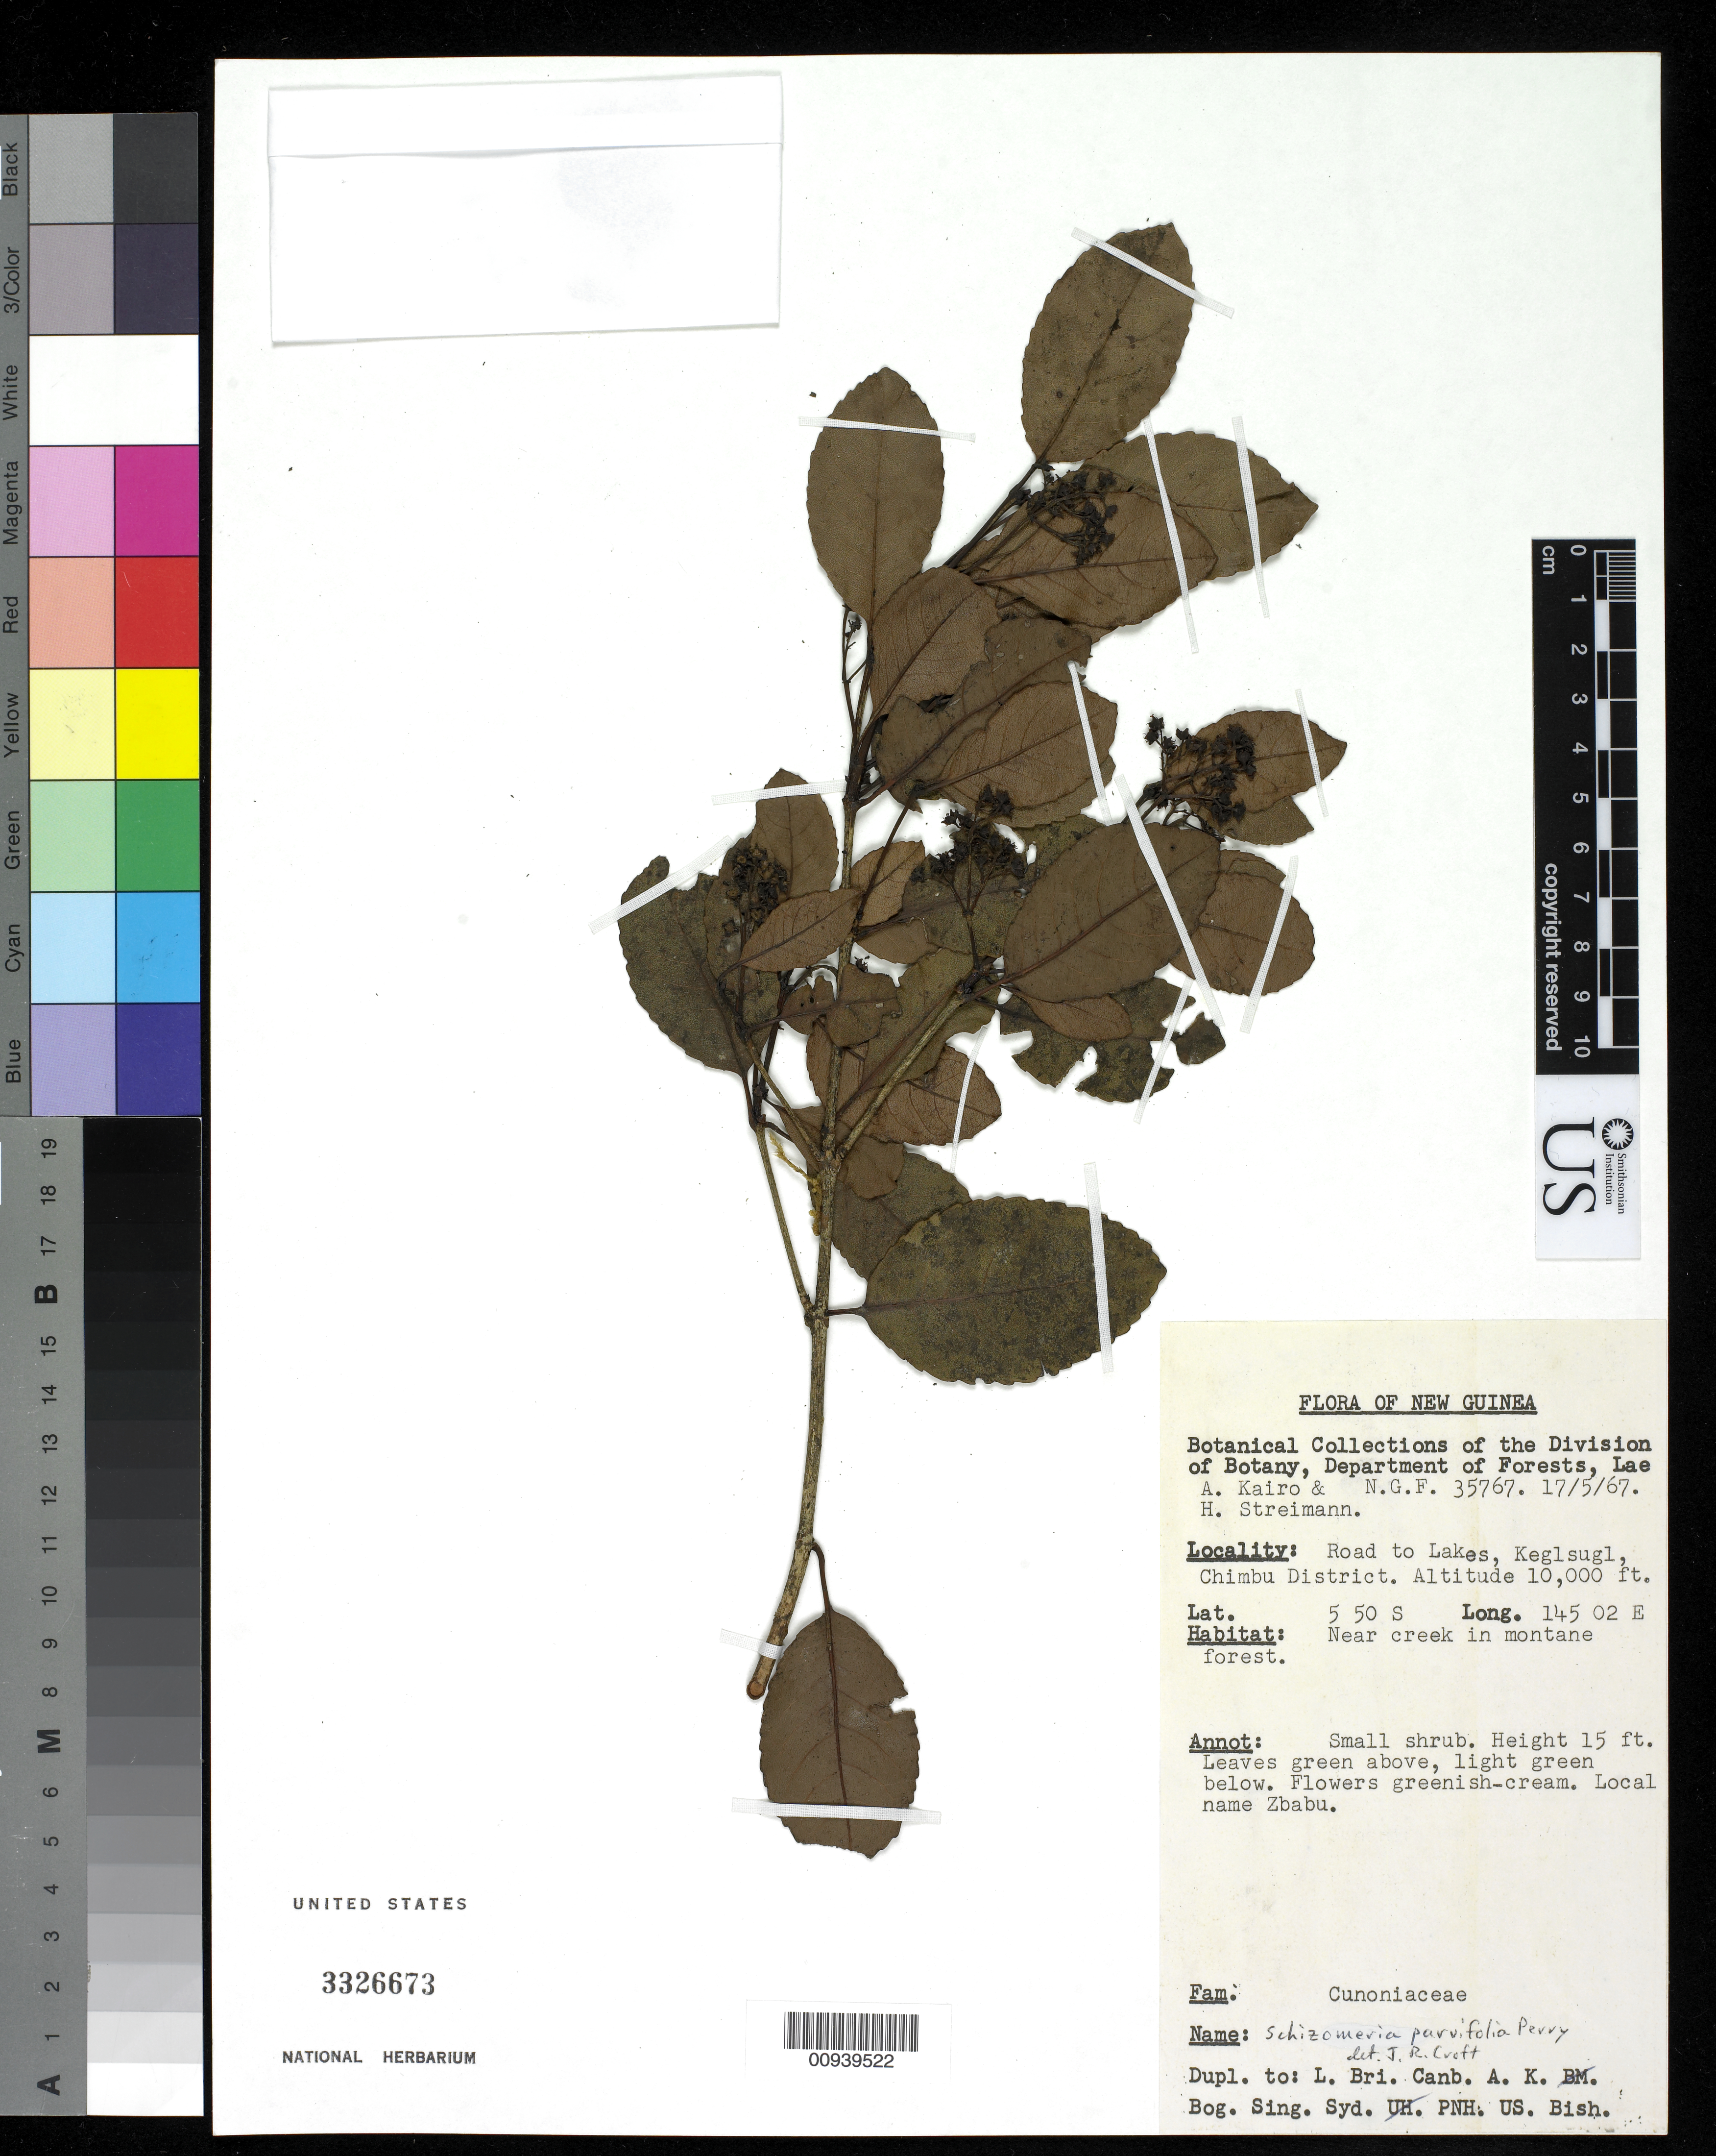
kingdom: Plantae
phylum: Tracheophyta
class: Magnoliopsida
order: Oxalidales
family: Cunoniaceae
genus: Schizomeria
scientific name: Schizomeria parvifolia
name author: L.M. Perry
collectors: A. Kairo & H. Streimann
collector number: NGF 35767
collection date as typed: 17 May 1967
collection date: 1967-05-17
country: Papua New Guinea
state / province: Chimbu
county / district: Goroka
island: New Guinea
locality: Chimbu District, Road to Lakes, Keglsugl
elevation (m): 3048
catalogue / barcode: US 3326673